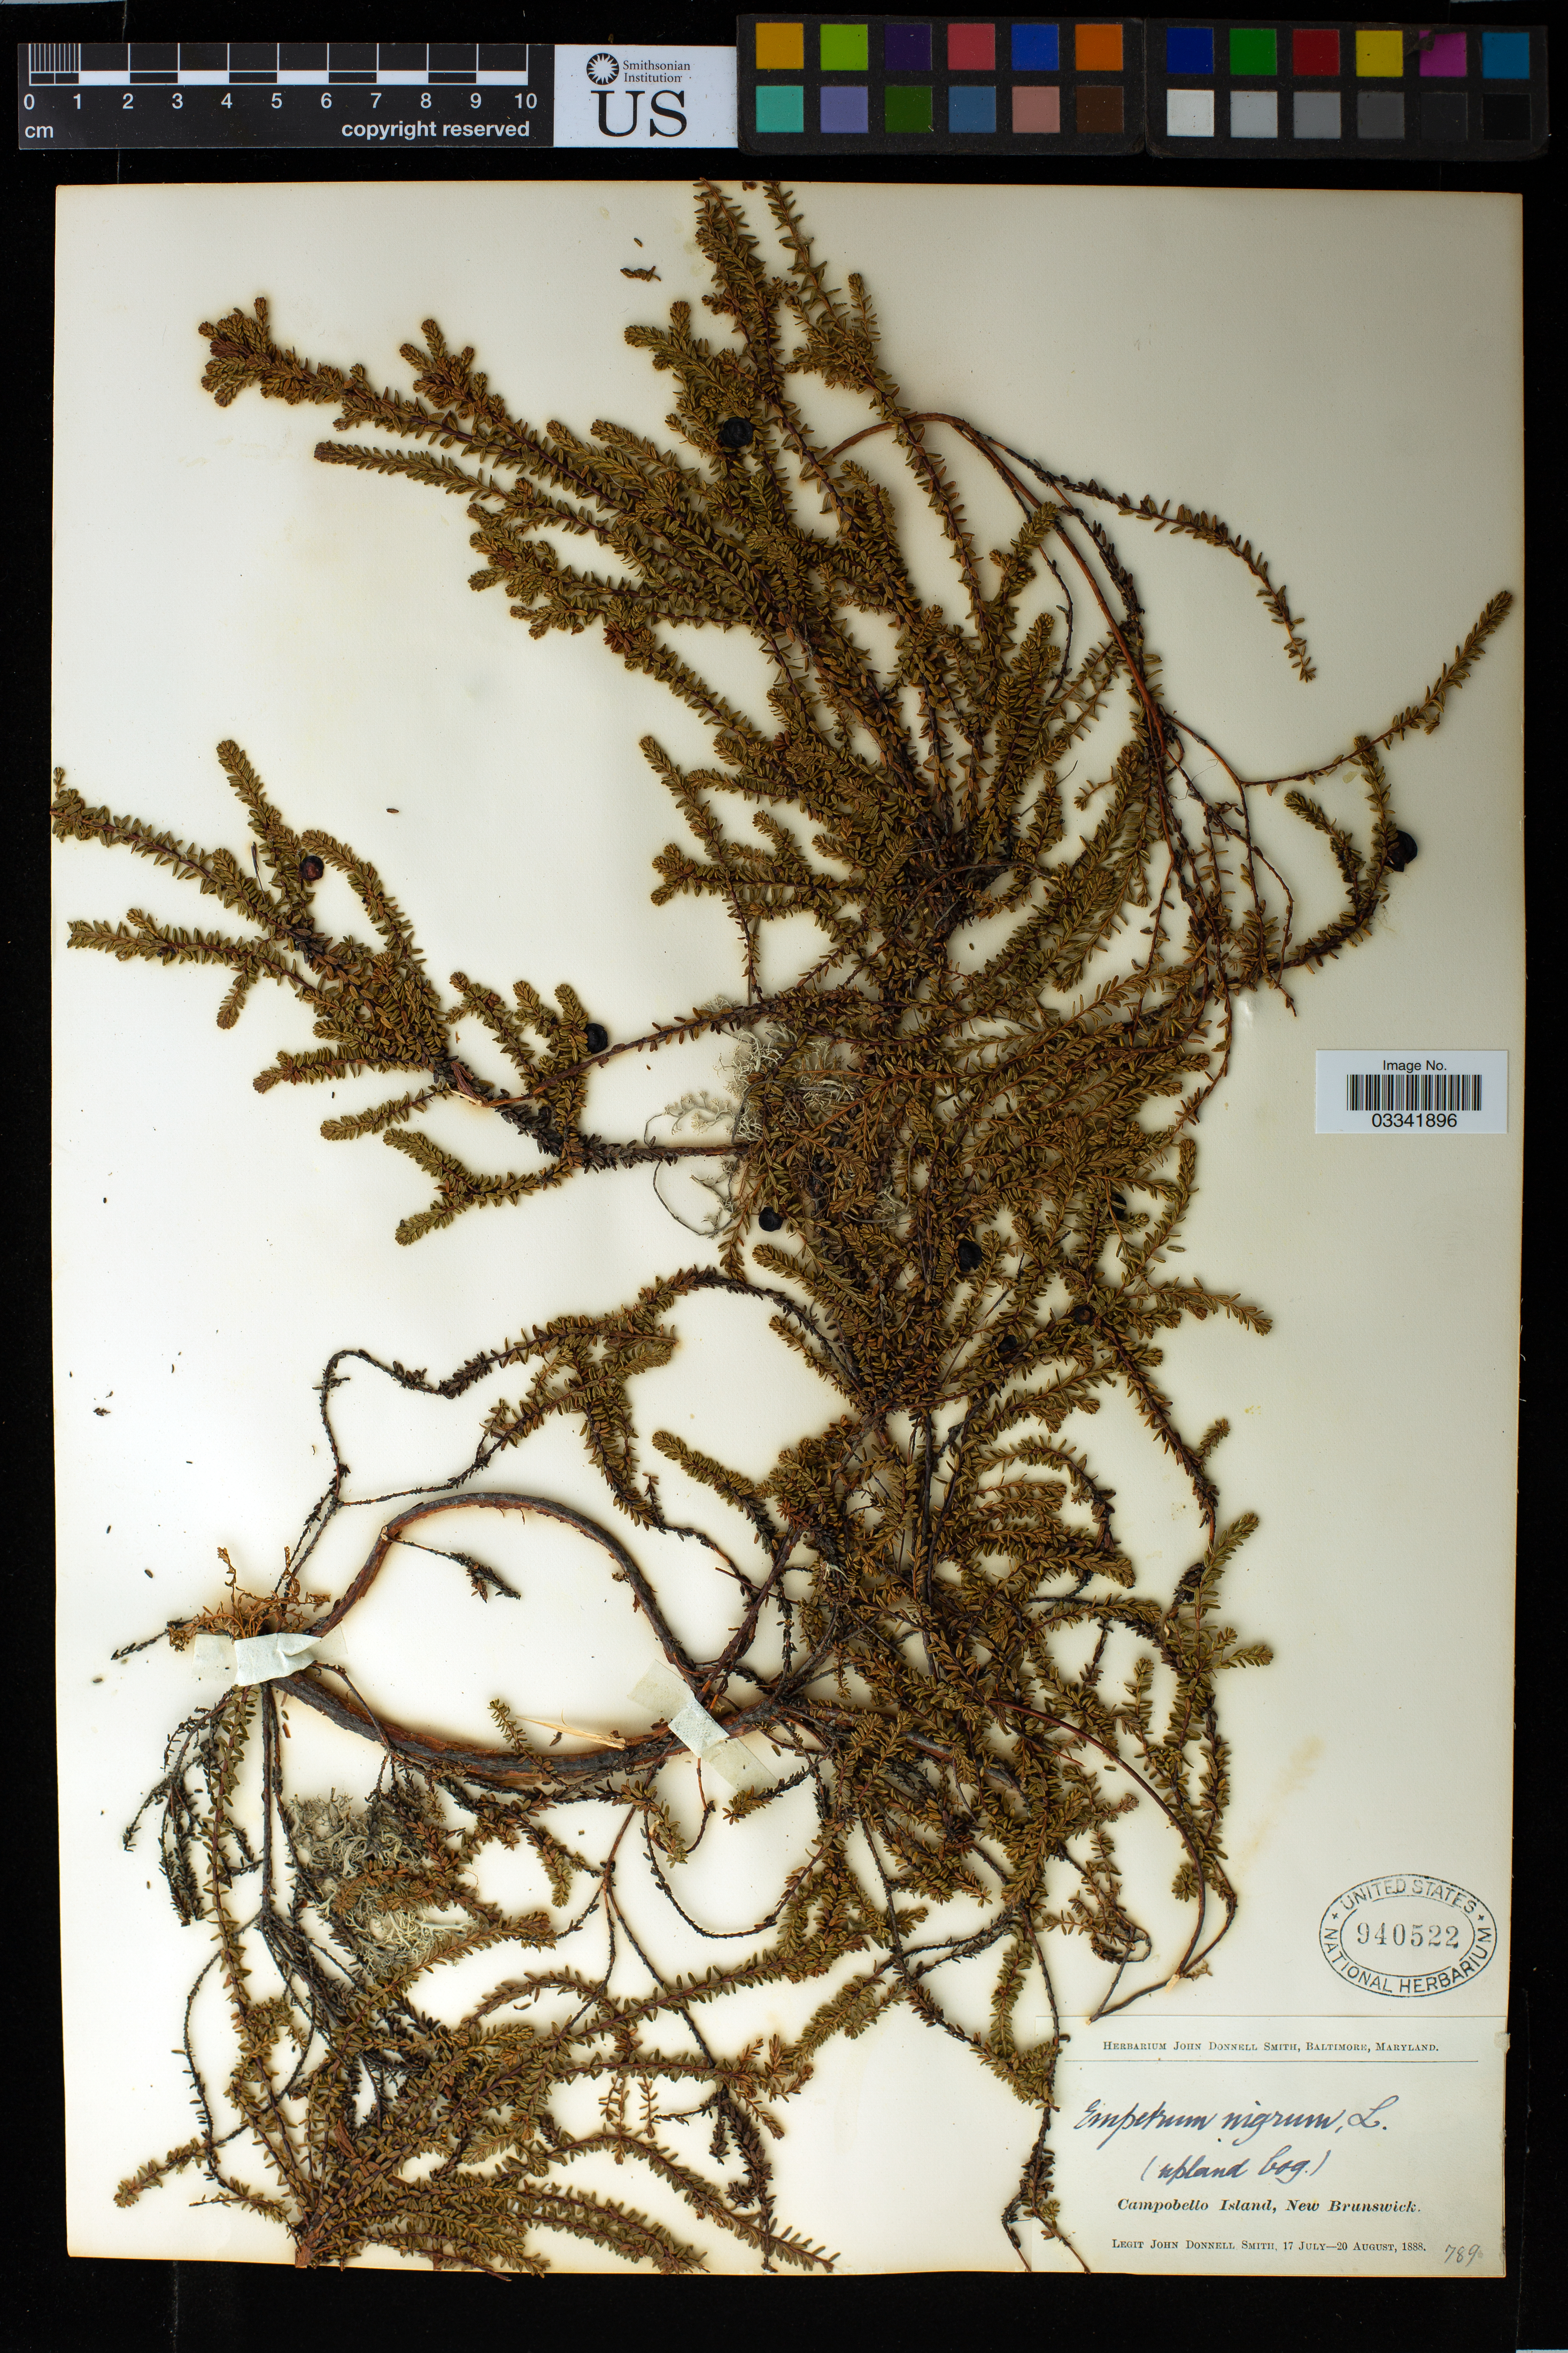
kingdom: Plantae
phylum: Tracheophyta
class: Magnoliopsida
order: Ericales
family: Ericaceae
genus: Empetrum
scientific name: Empetrum nigrum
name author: L.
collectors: J. Donnell Smith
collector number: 789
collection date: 1888-07-17/1888-08-20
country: Canada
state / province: New Brunswick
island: Campobello Island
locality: Campobello Island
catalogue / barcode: US 940522